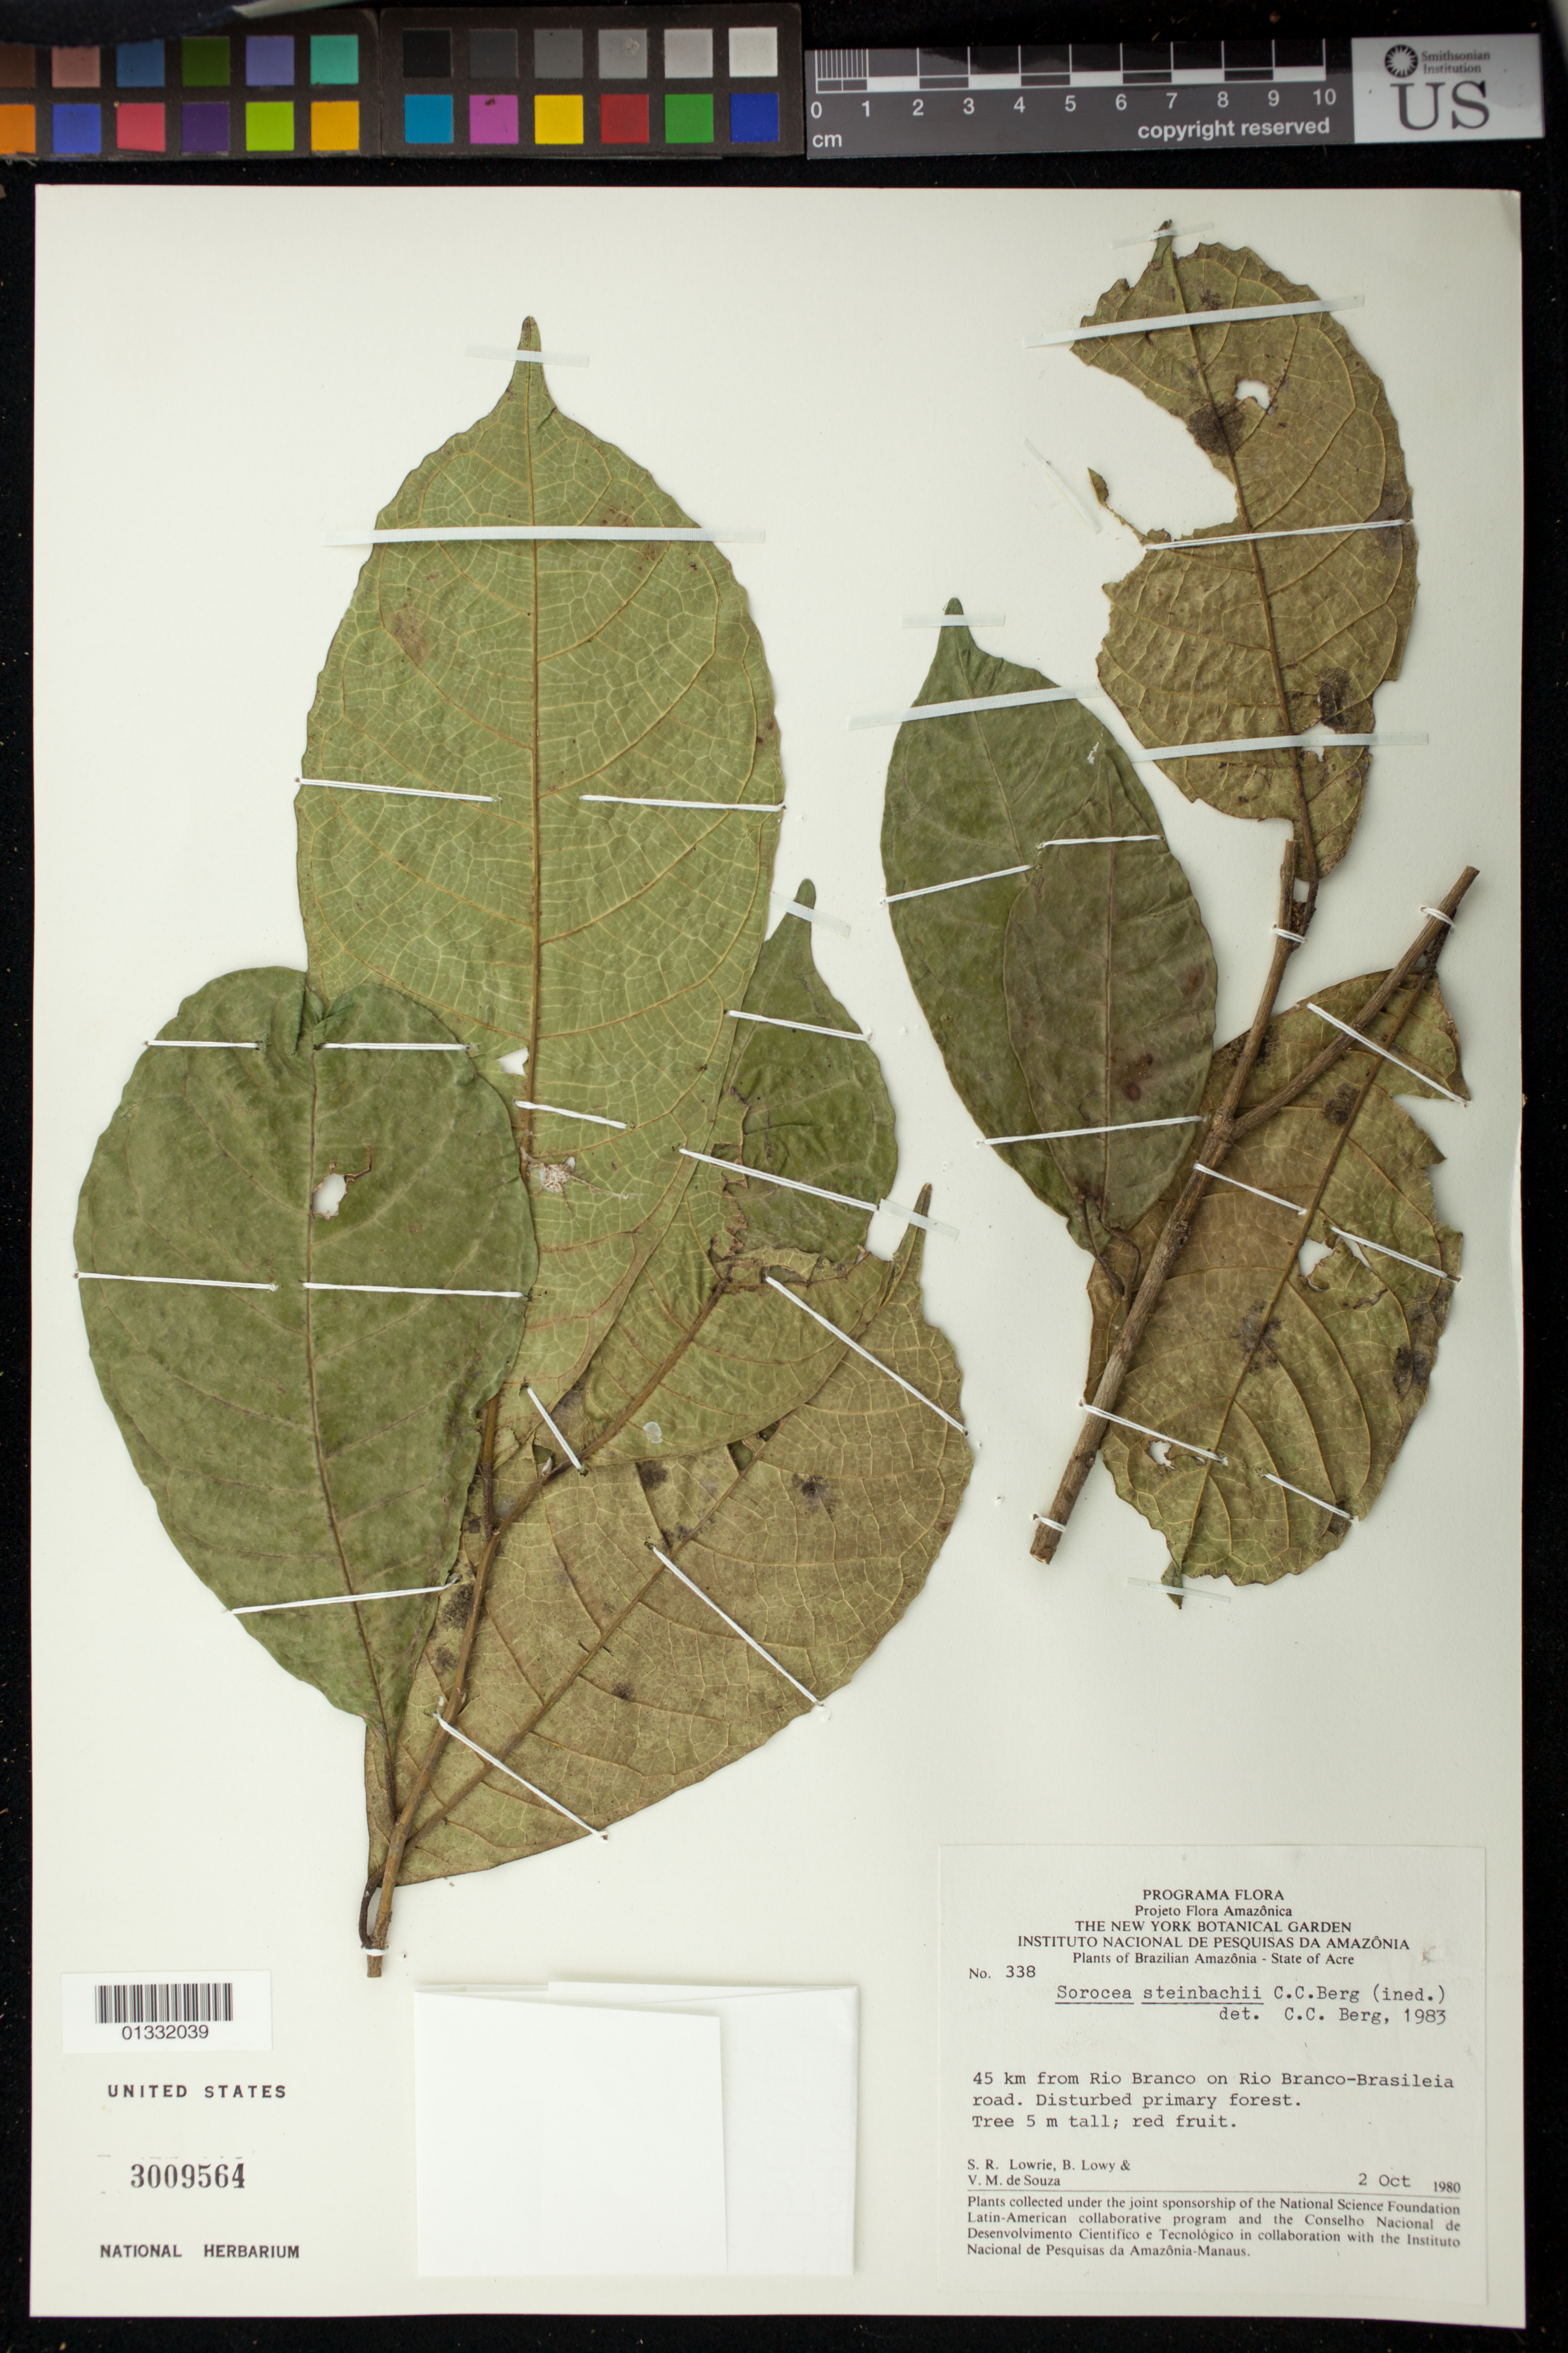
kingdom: Plantae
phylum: Tracheophyta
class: Magnoliopsida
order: Rosales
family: Moraceae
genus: Sorocea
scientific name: Sorocea steinbachii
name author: C.C. Berg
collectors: S. Lowrie, B. Lowy & V. Souza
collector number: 338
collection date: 1980-10-02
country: Brazil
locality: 45km from Rio BRanco on Rio Branco-Brasieia road.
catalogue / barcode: US 3009564